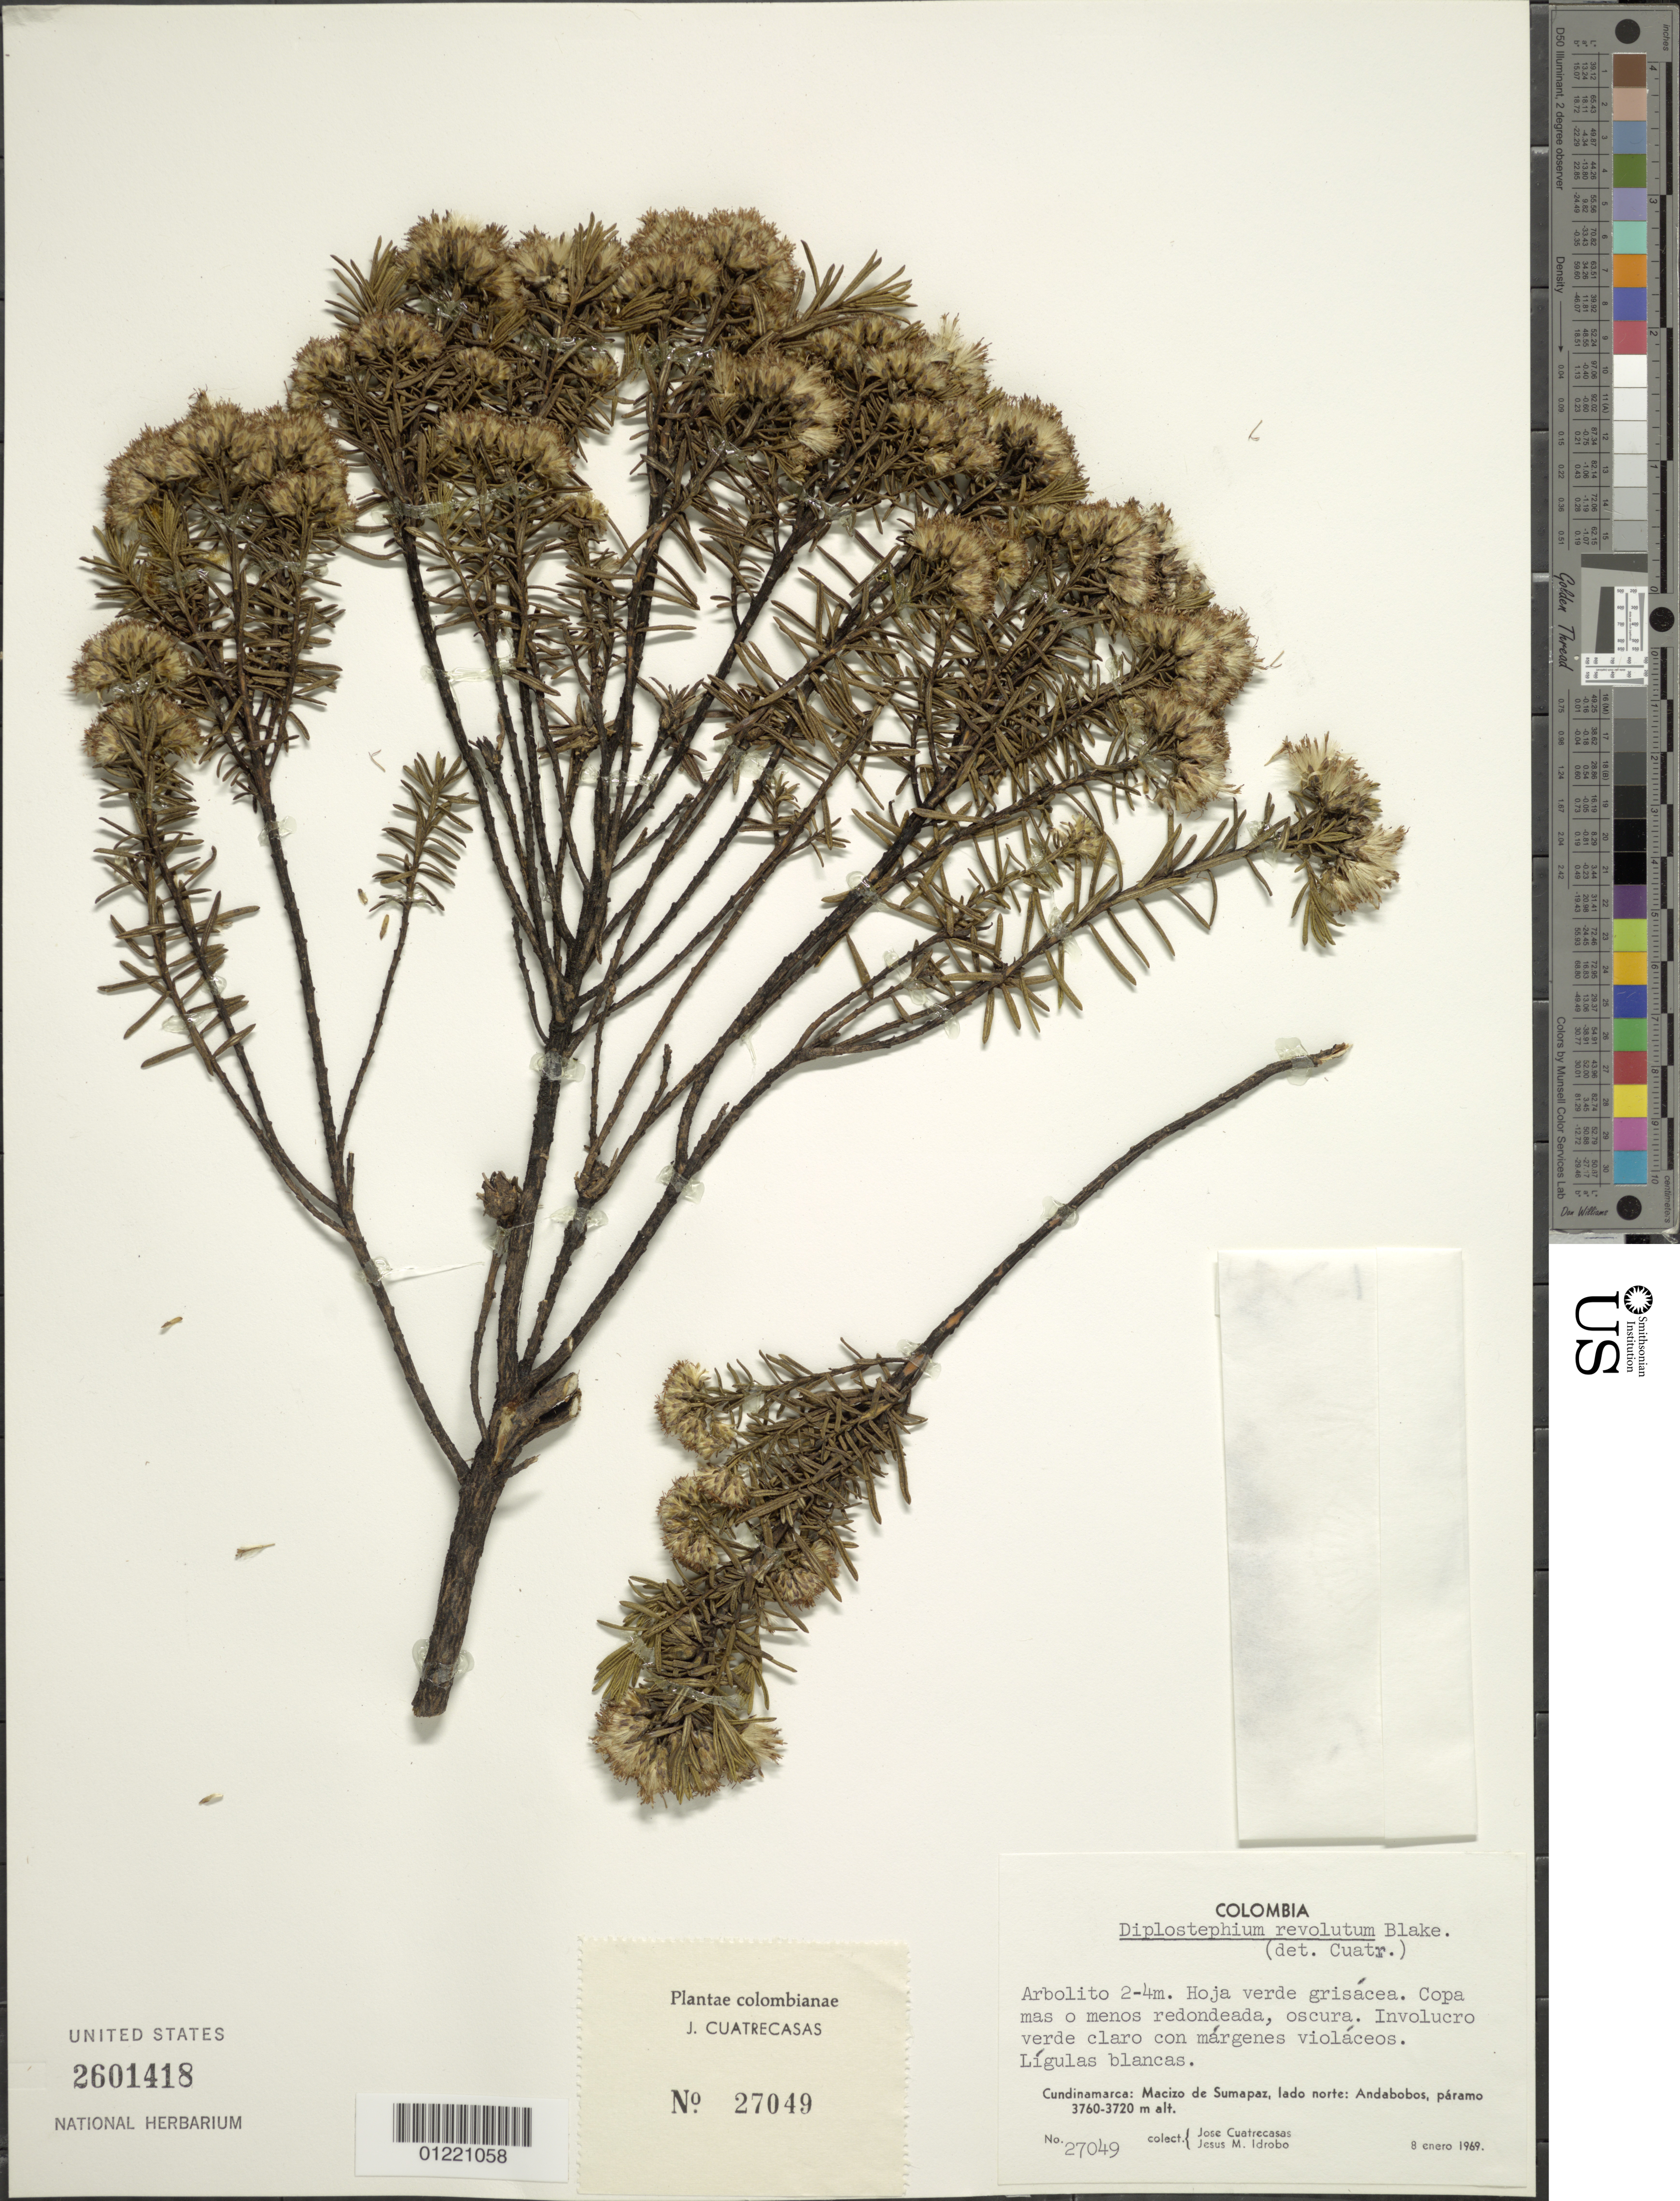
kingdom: Plantae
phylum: Tracheophyta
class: Magnoliopsida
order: Asterales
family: Asteraceae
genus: Diplostephium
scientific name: Diplostephium revolutum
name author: S.F. Blake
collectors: J. Cuatrecasas & J. M. Idrobo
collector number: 27049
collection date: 1969-01-08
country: Colombia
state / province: Cundinamarca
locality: Macizo de Sumapaz, lado norte: Andabobos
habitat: paramo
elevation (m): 3720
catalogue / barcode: US 2601418